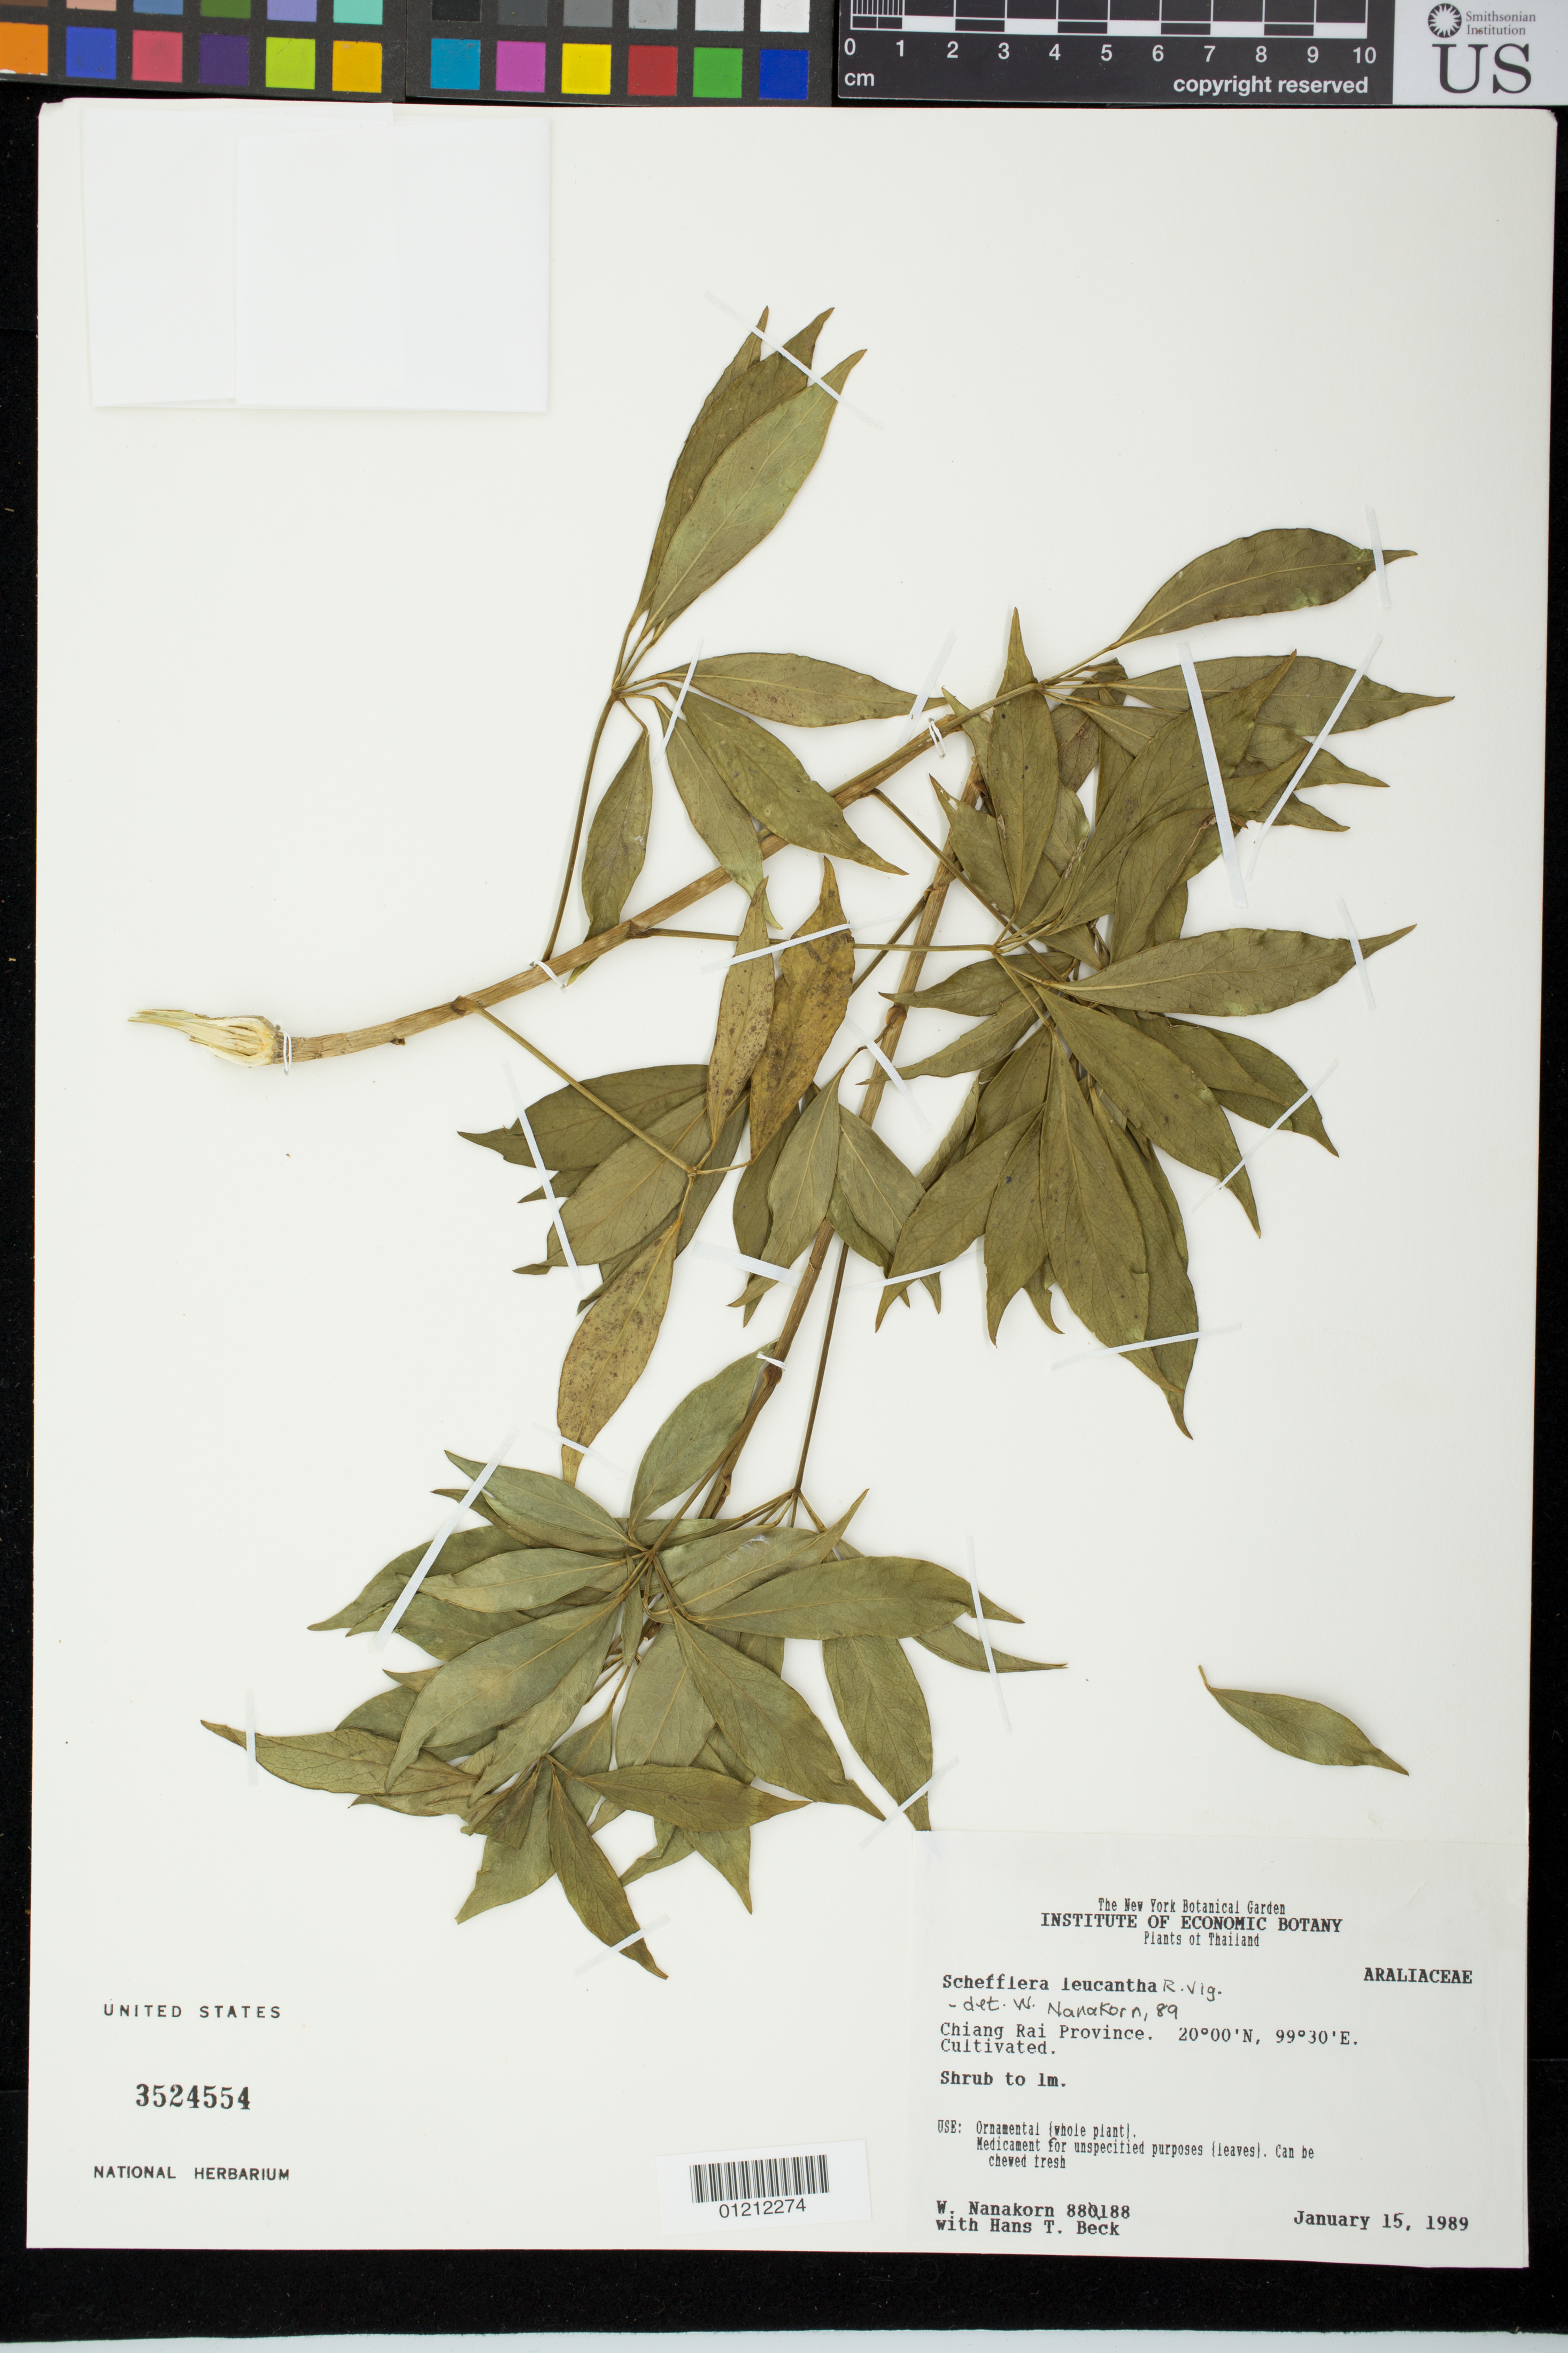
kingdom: Plantae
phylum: Tracheophyta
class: Magnoliopsida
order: Apiales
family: Araliaceae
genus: Schefflera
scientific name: Schefflera leucantha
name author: R. Vig.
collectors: W. Nanakorn & H. T. Beck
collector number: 880188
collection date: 1989-01-15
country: Thailand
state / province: Chiang Rai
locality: Chiang Rai Province. Cultivated.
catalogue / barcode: US 3524554